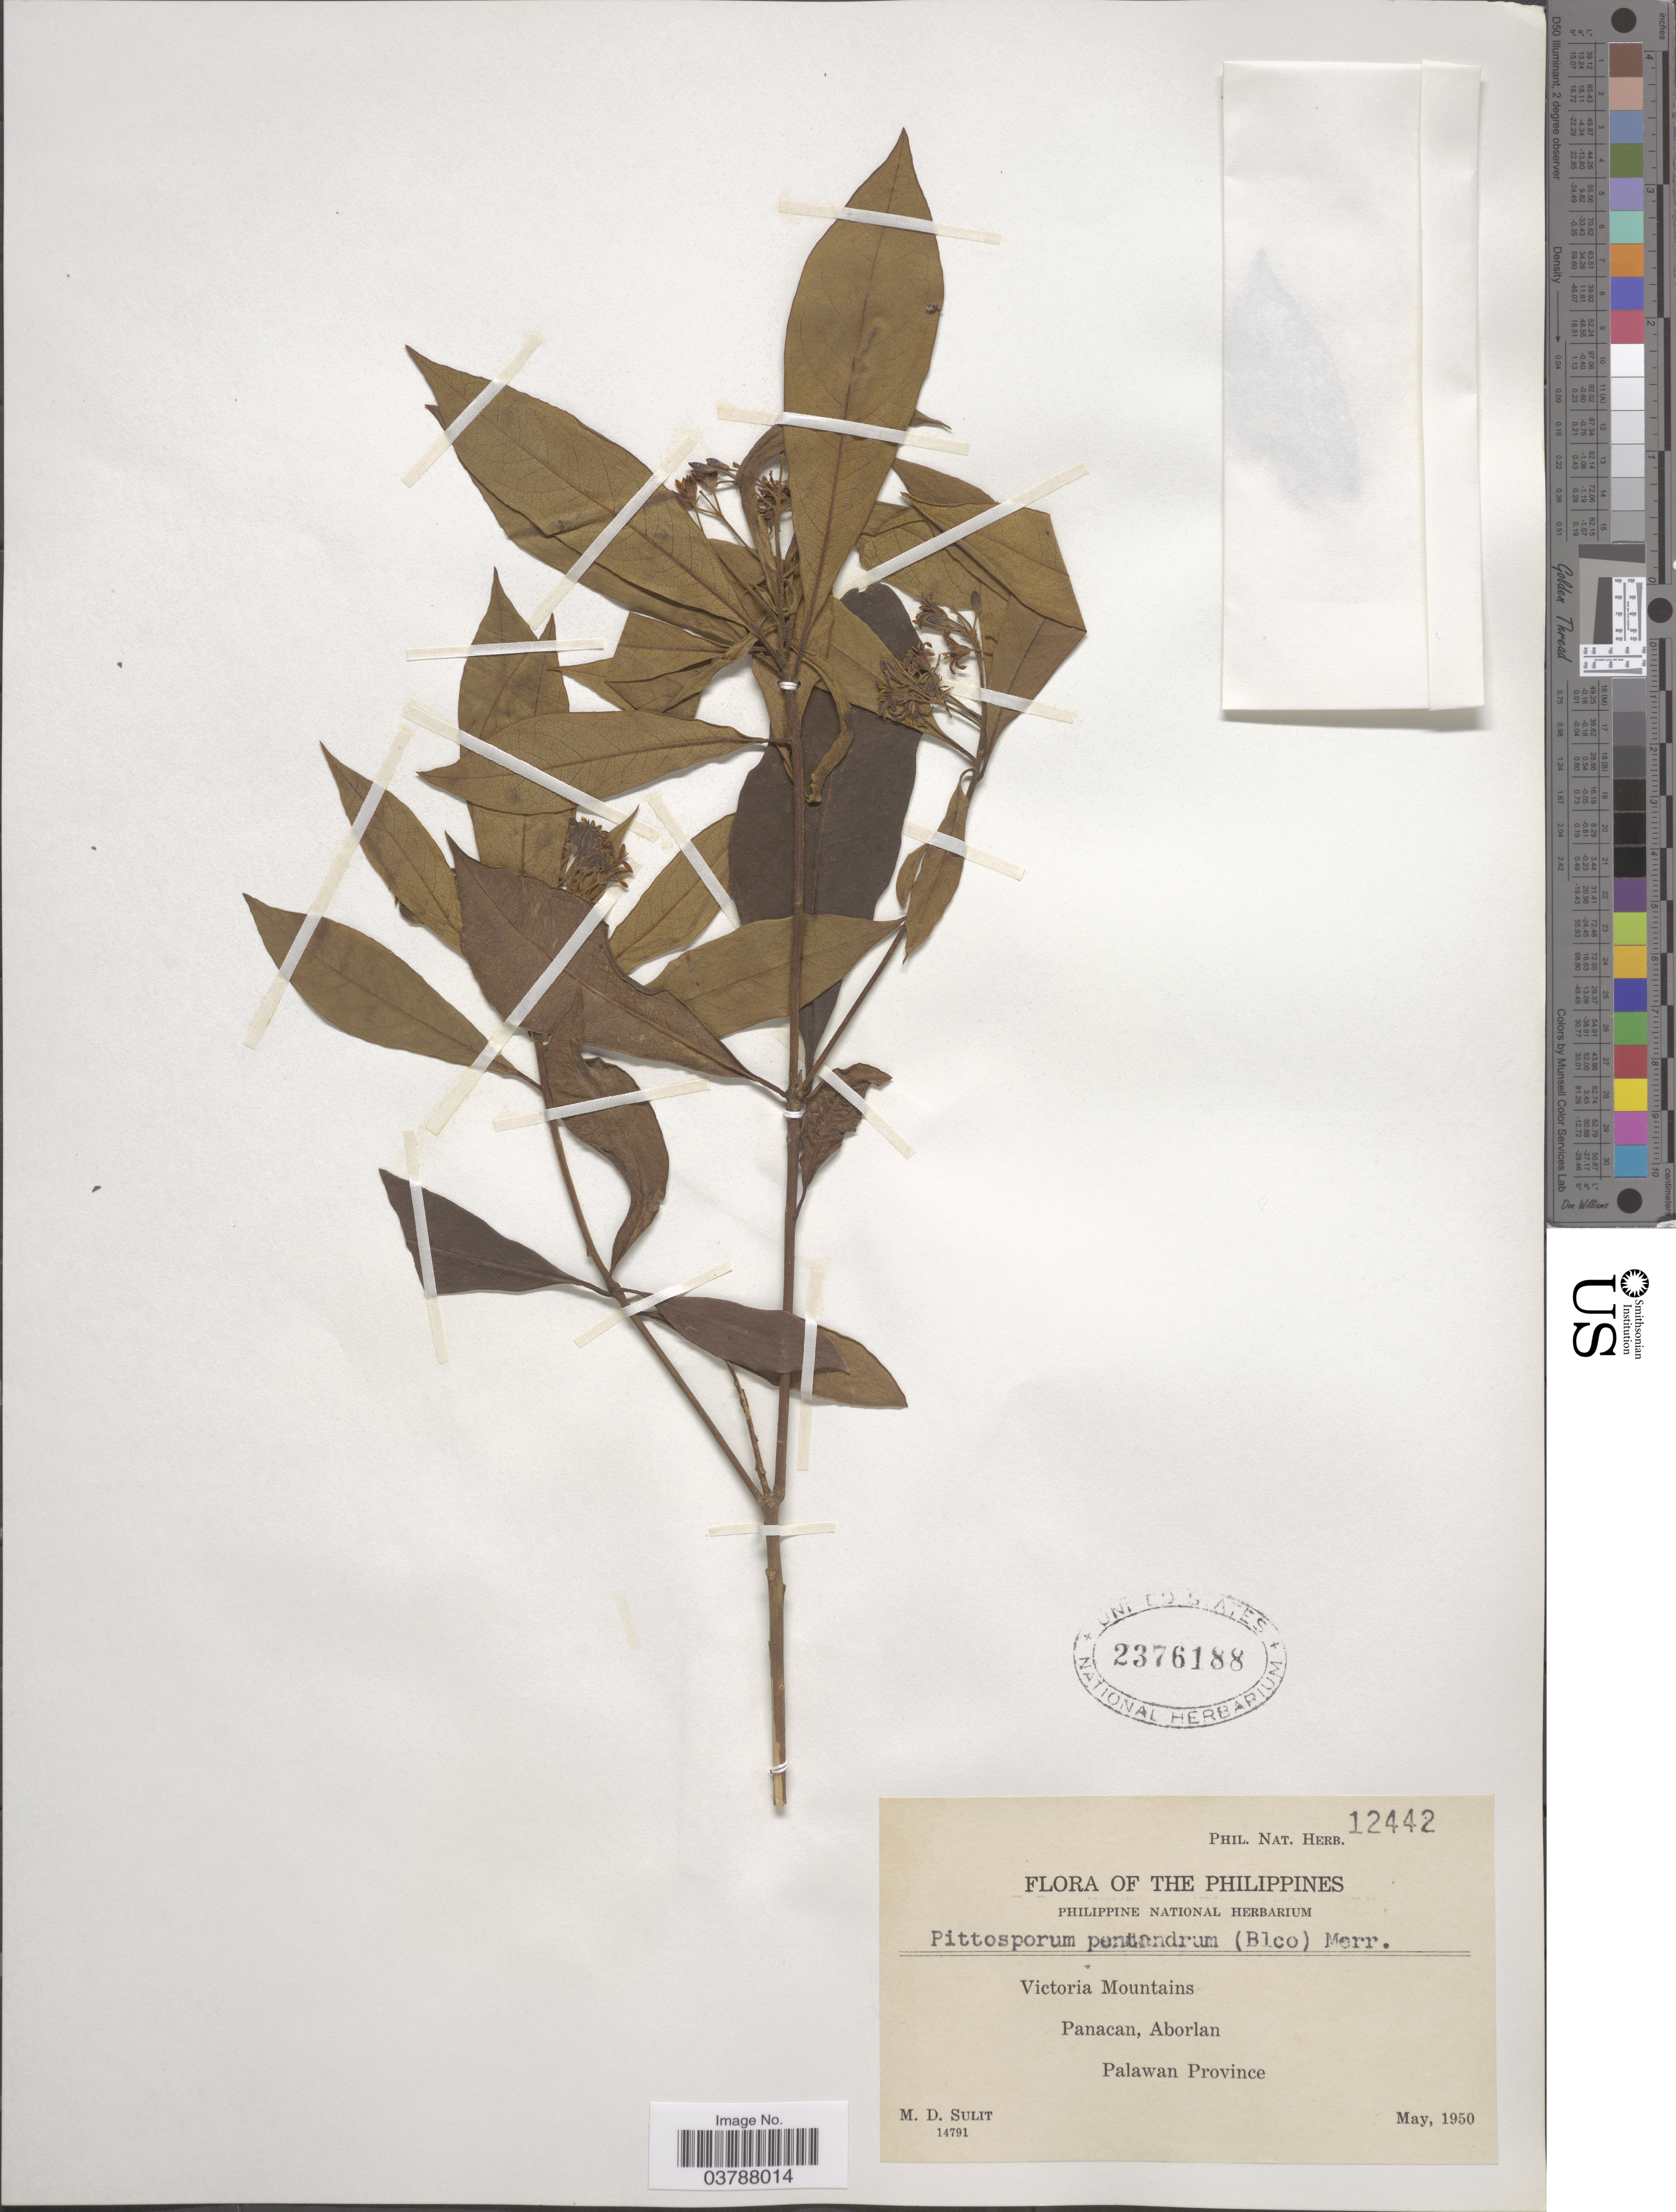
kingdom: Plantae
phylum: Tracheophyta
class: Magnoliopsida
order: Apiales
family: Pittosporaceae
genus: Pittosporum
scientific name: Pittosporum pentandrum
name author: (Blanco) Merr.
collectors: M. Sulit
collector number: Phil. Nat. Herb. 12442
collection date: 1950-05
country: Philippines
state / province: Mimaropa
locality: Victoria Mountains, Panacan, Aborlan, Palawan Province.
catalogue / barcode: US 2376188